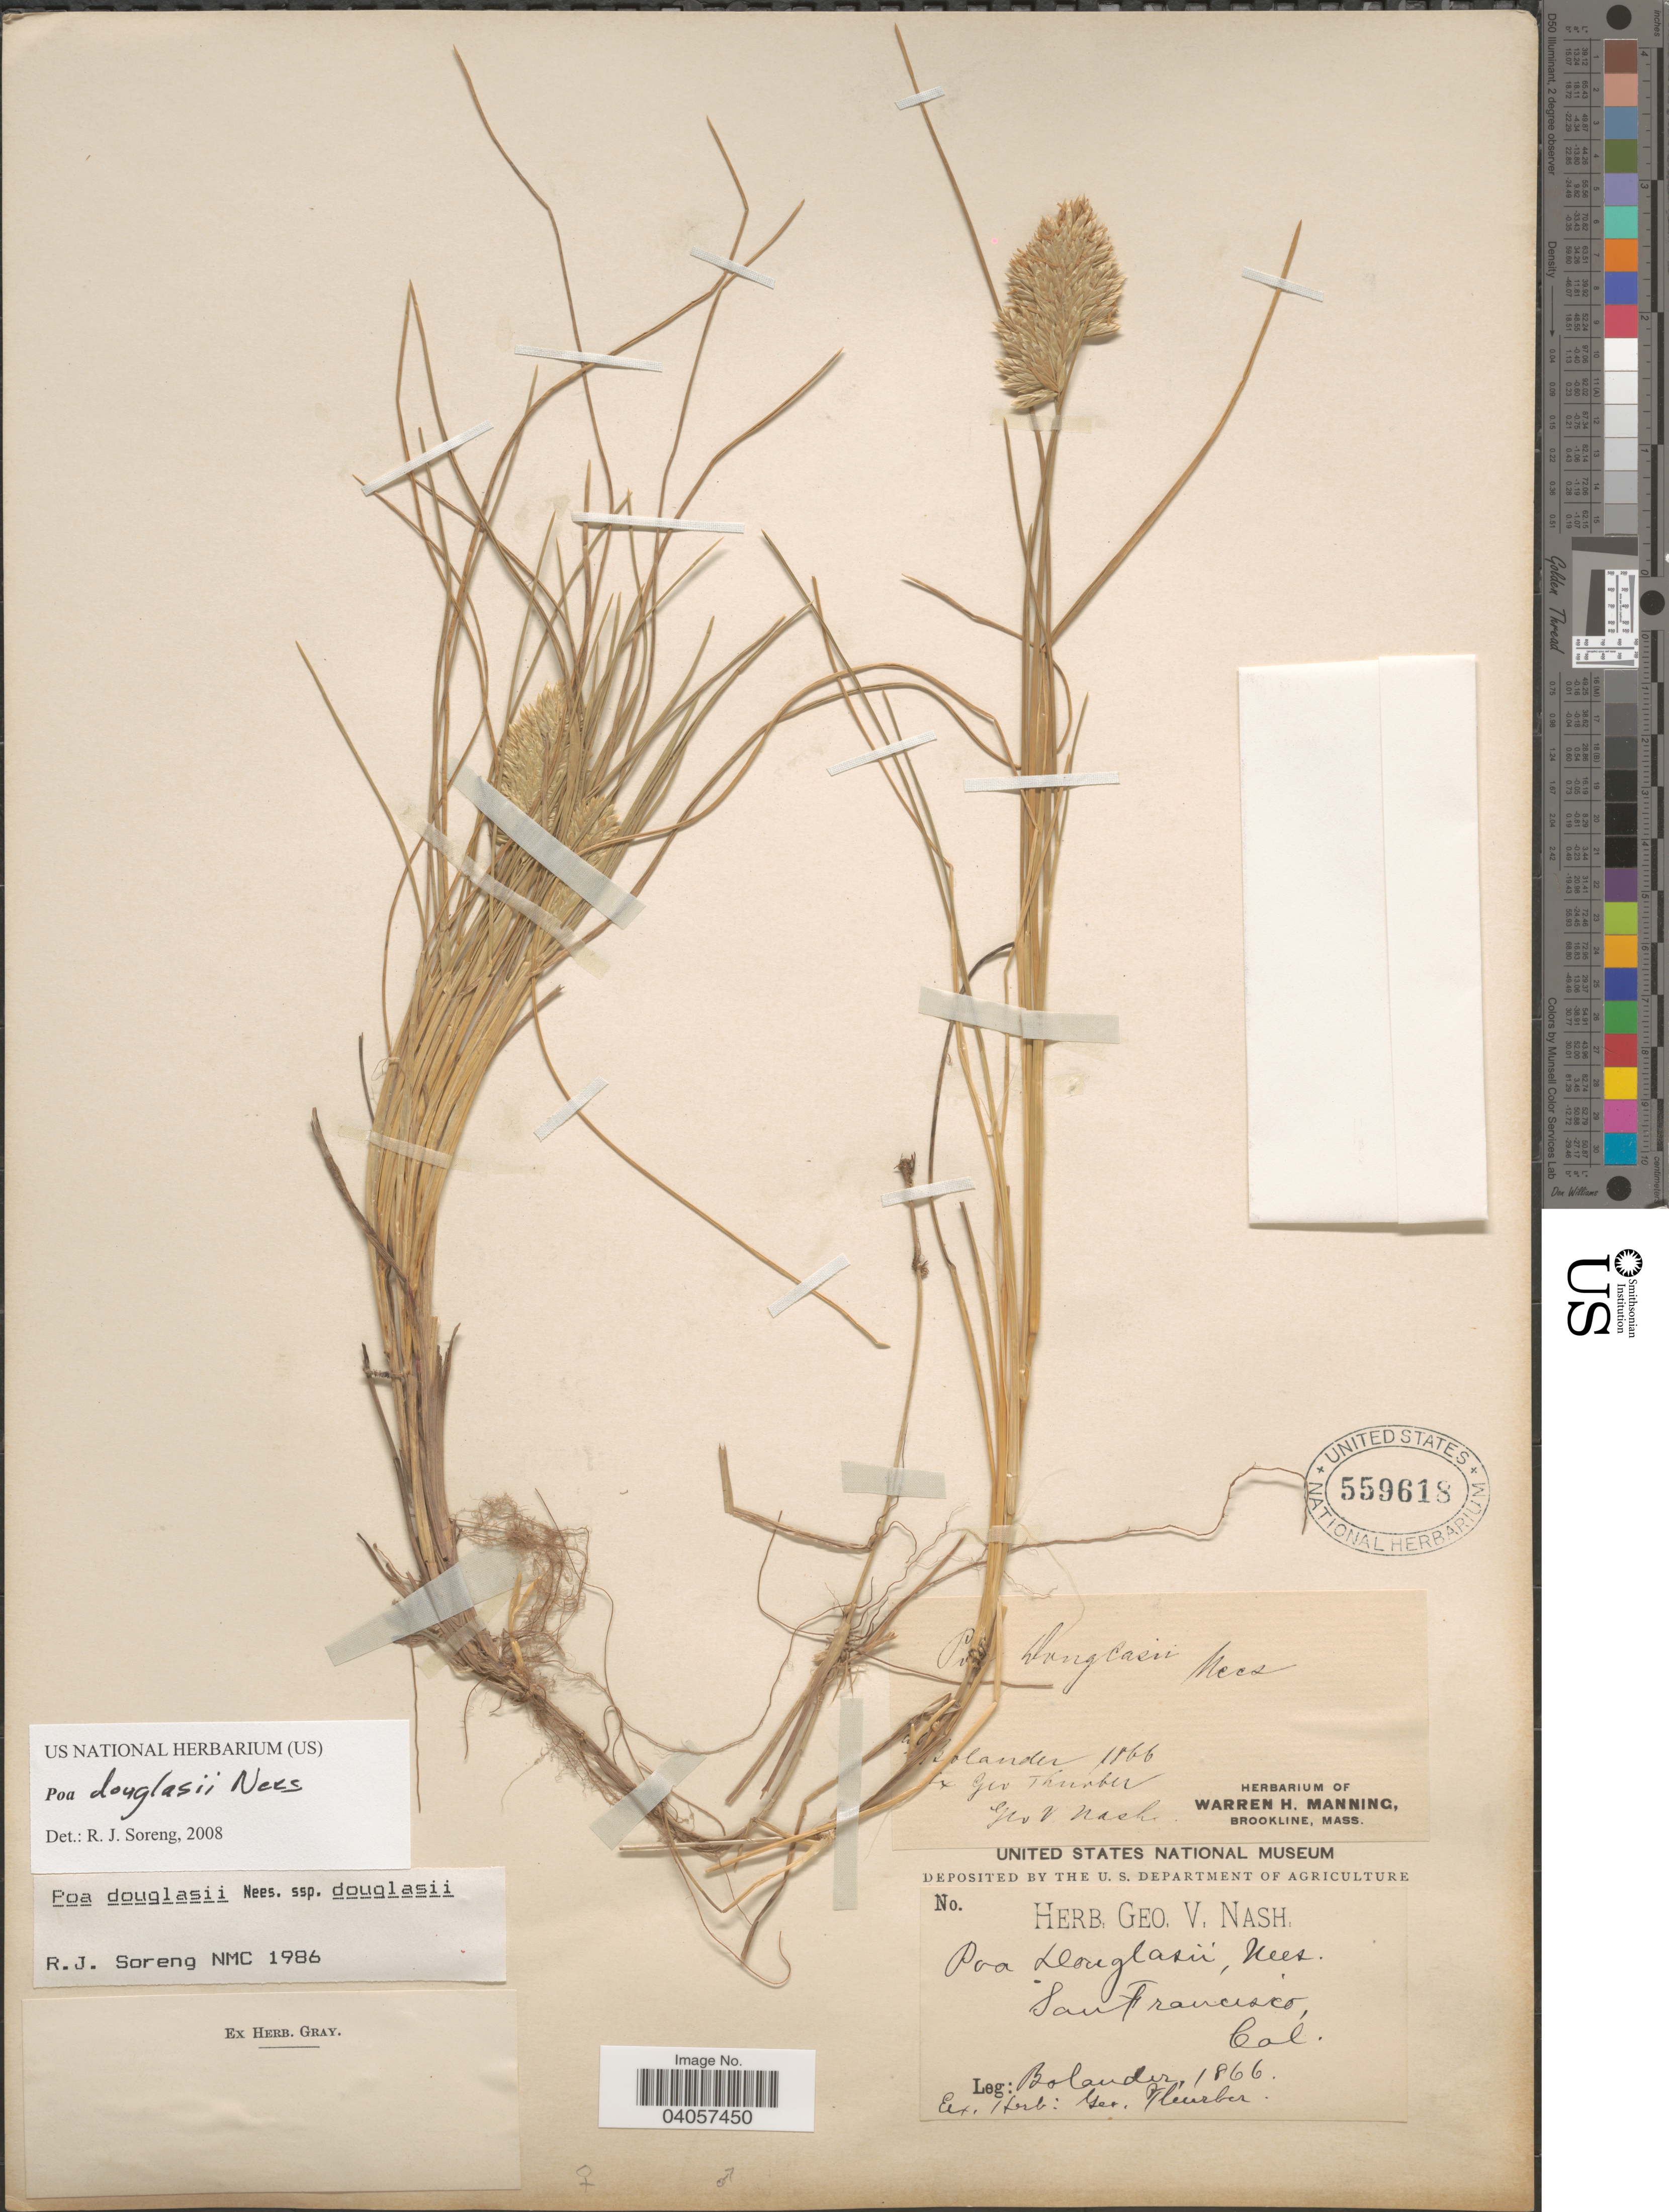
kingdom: Plantae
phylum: Tracheophyta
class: Liliopsida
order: Poales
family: Poaceae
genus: Poa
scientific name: Poa douglasii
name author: Nees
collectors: -. Bolander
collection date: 1866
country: United States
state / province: California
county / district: San Francisco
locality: San Francisco.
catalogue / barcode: US 559618